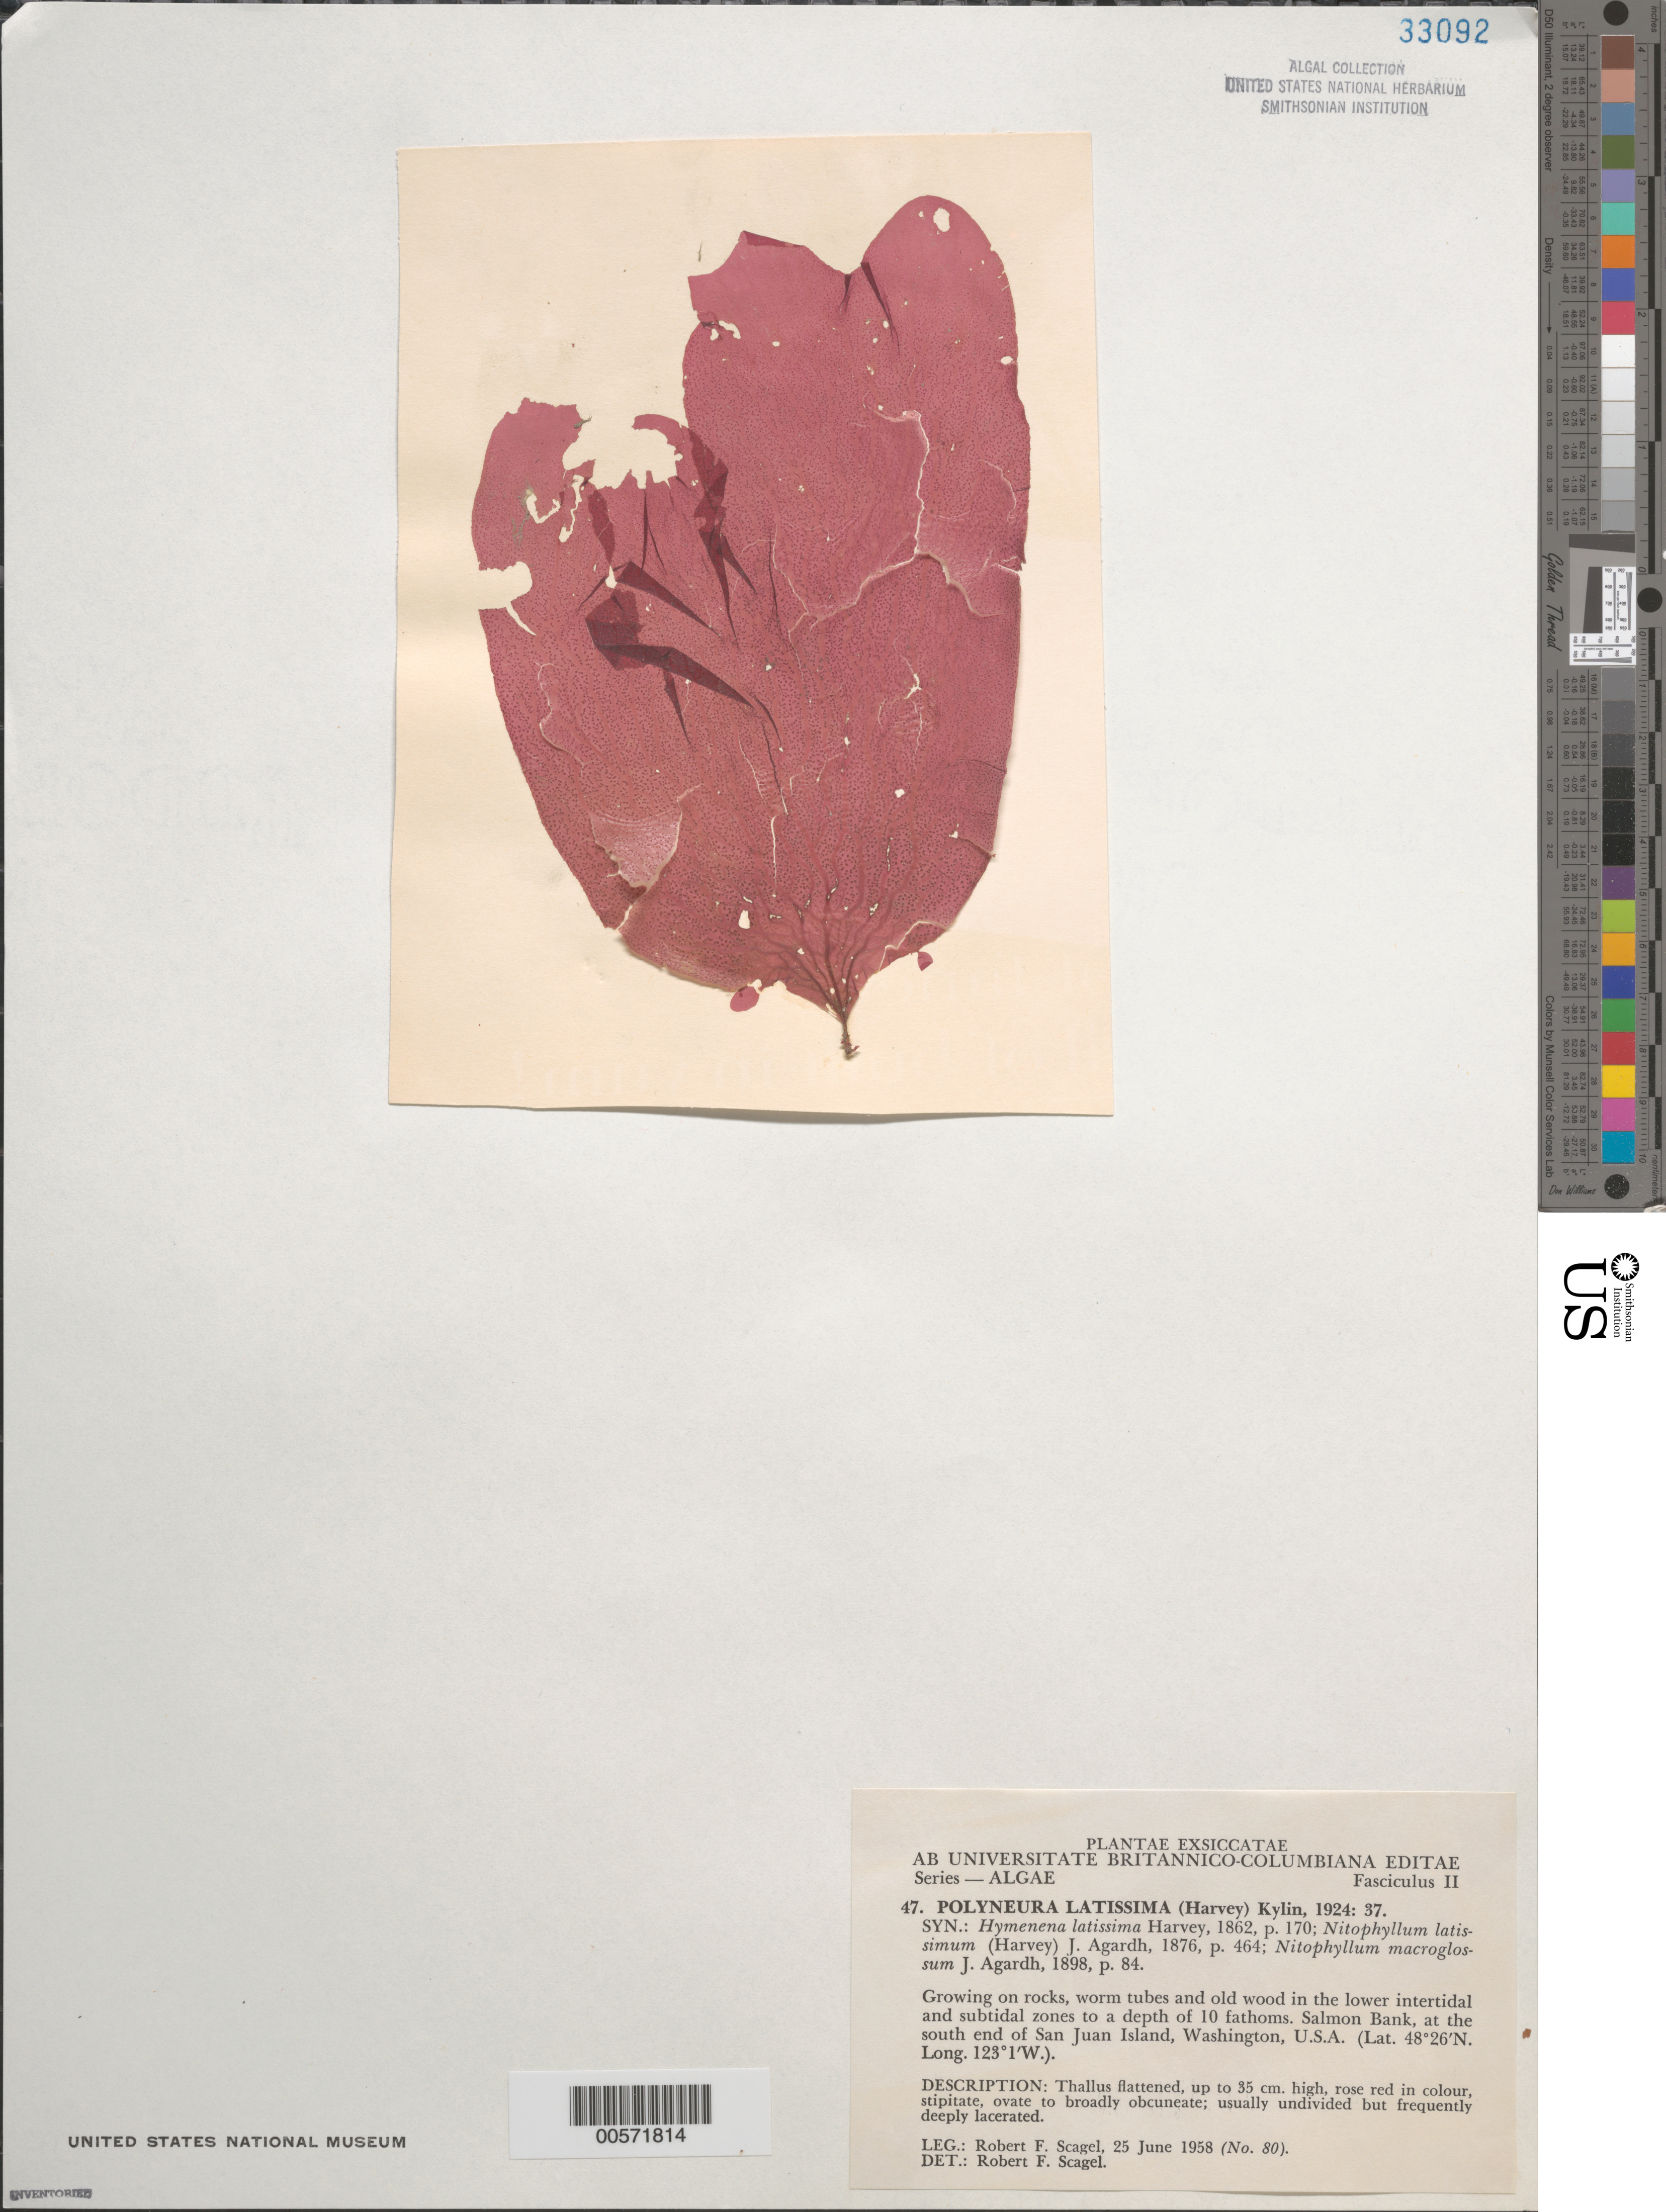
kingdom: Plantae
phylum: Rhodophyta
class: Florideophyceae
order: Ceramiales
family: Delesseriaceae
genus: Polyneura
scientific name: Polyneura latissima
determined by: Scagel, R. F.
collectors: R. F. Scagel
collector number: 80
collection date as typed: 25 Jun 1958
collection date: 1958-06-25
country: United States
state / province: Washington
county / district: San Juan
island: San Juan Island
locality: Salmon Bank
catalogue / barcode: US 33092